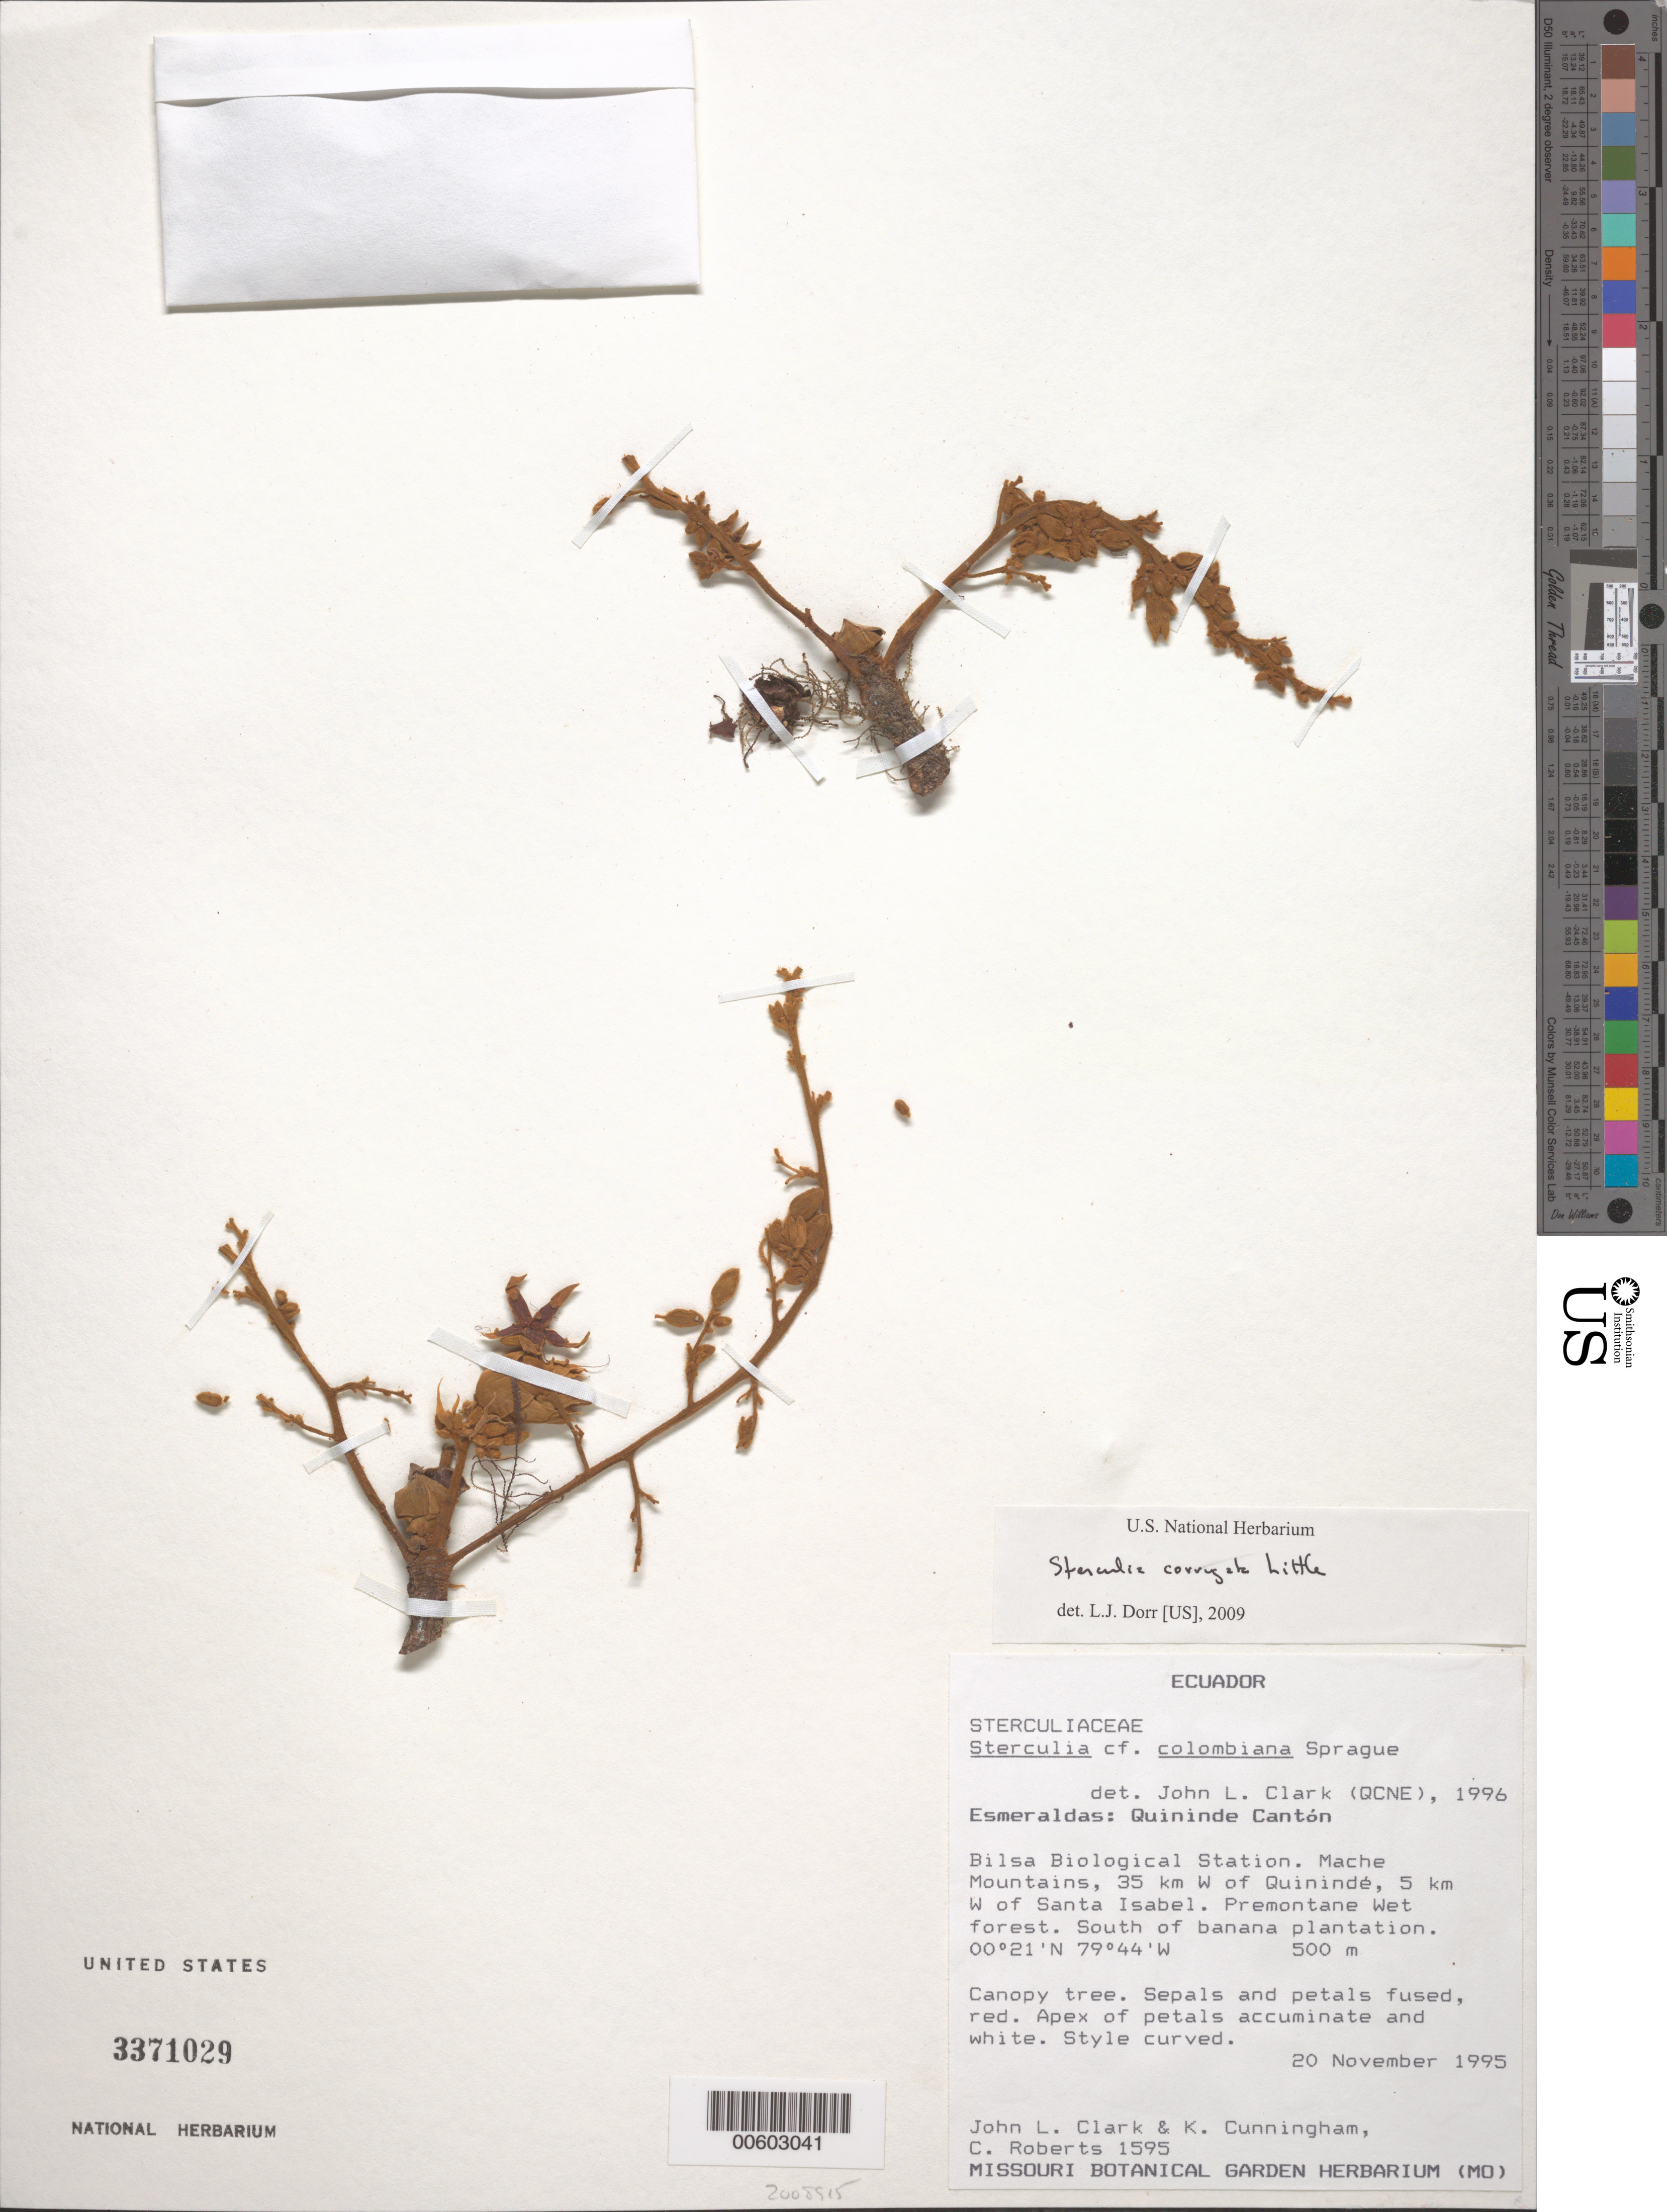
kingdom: Plantae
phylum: Tracheophyta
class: Magnoliopsida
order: Malvales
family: Malvaceae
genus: Sterculia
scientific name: Sterculia colombiana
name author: Sprague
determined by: Clark, J. L., (SEL), The Marie Selby Botanical Garden (UNITED STATES)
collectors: J. L. Clark, K. Cunningham & C. Roberts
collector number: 1595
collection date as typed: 20 Nov 1995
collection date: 1995-11-20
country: Ecuador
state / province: Esmeraldas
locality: Quinindé Canton. Bilsa Biological Station, Mache Mountains, 35 km W of Quininde, 5 km W of Santa Isabel, south of banana plantation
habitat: Premontane wet forest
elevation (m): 500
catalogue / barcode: US 3371029